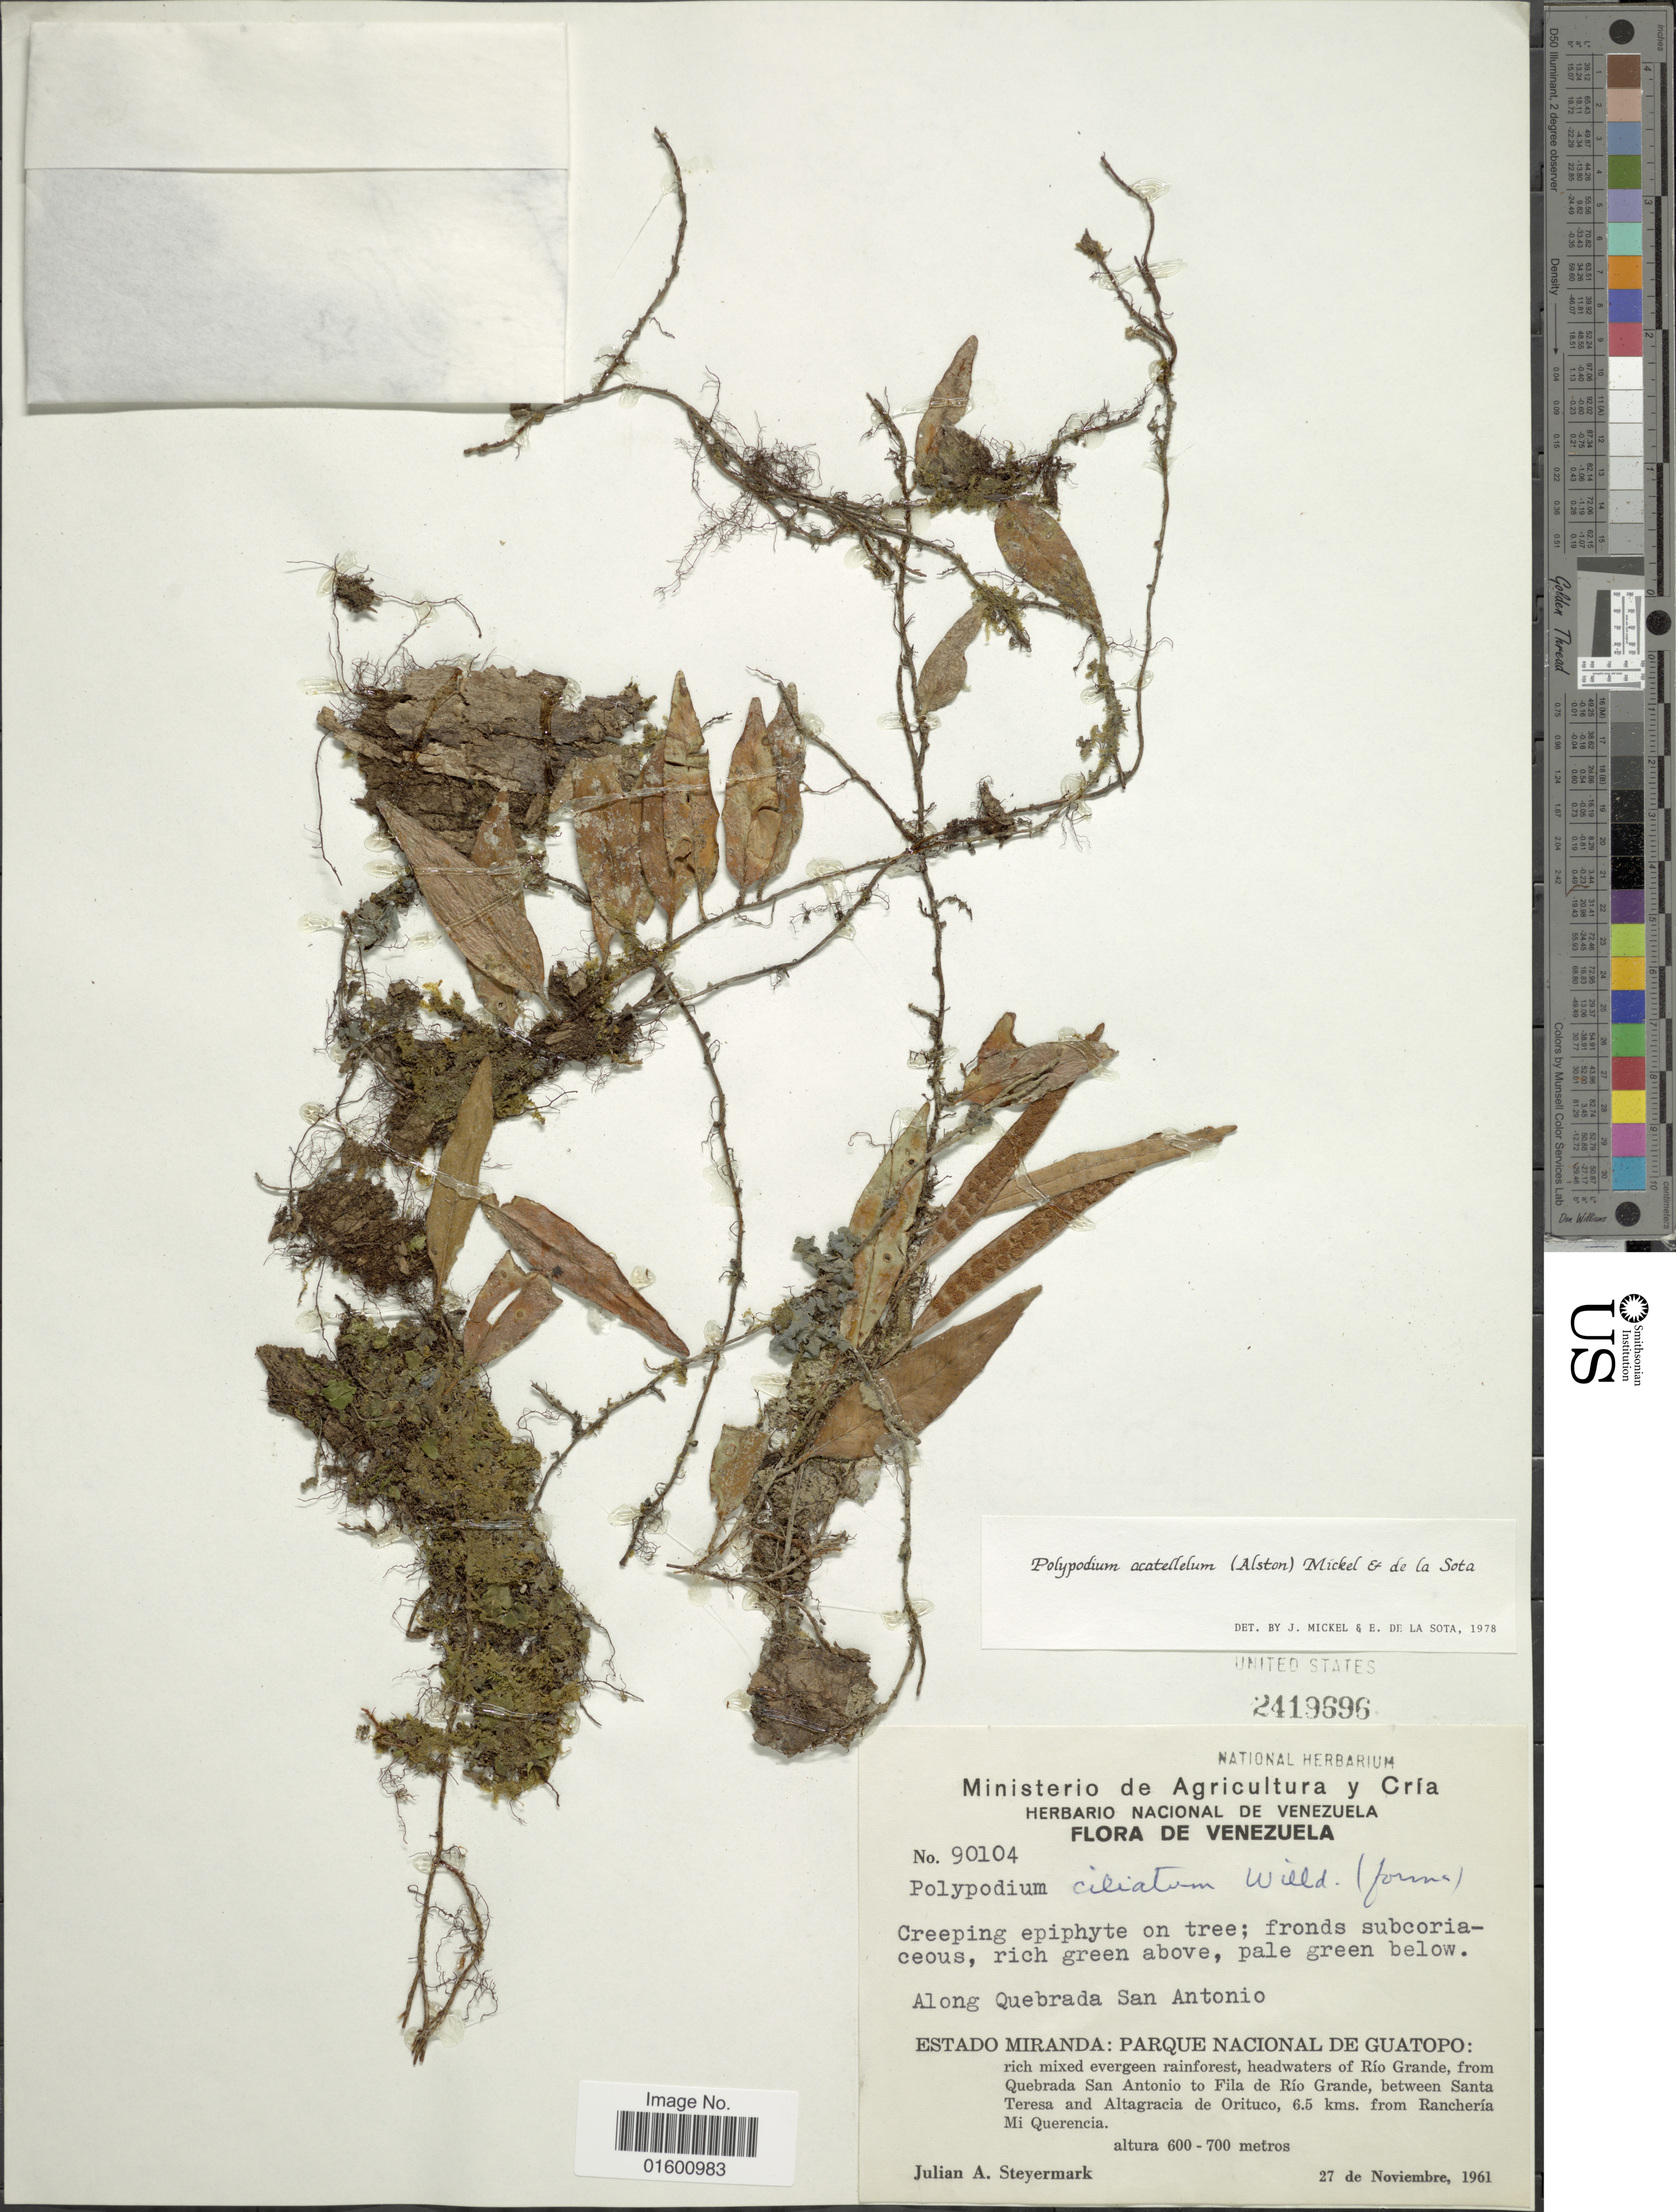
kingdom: Plantae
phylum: Tracheophyta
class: Polypodiopsida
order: Polypodiales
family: Polypodiaceae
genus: Microgramma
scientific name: Microgramma acatallela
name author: Alston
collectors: J. Steyermark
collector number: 90104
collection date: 1961-11-27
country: Venezuela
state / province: Miranda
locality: Along quebrada San Antonio, Parque Nacional de Guatopo: rich mixed evergreen rainforest, headwaters of Rio Grande, from Quebrada San Antonio to Fila de Rio Grande, between Santa Terea and Altagracia de Orituco, 6.5 kms. from Rancheria Mi Querencia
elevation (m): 600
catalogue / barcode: US 2419696